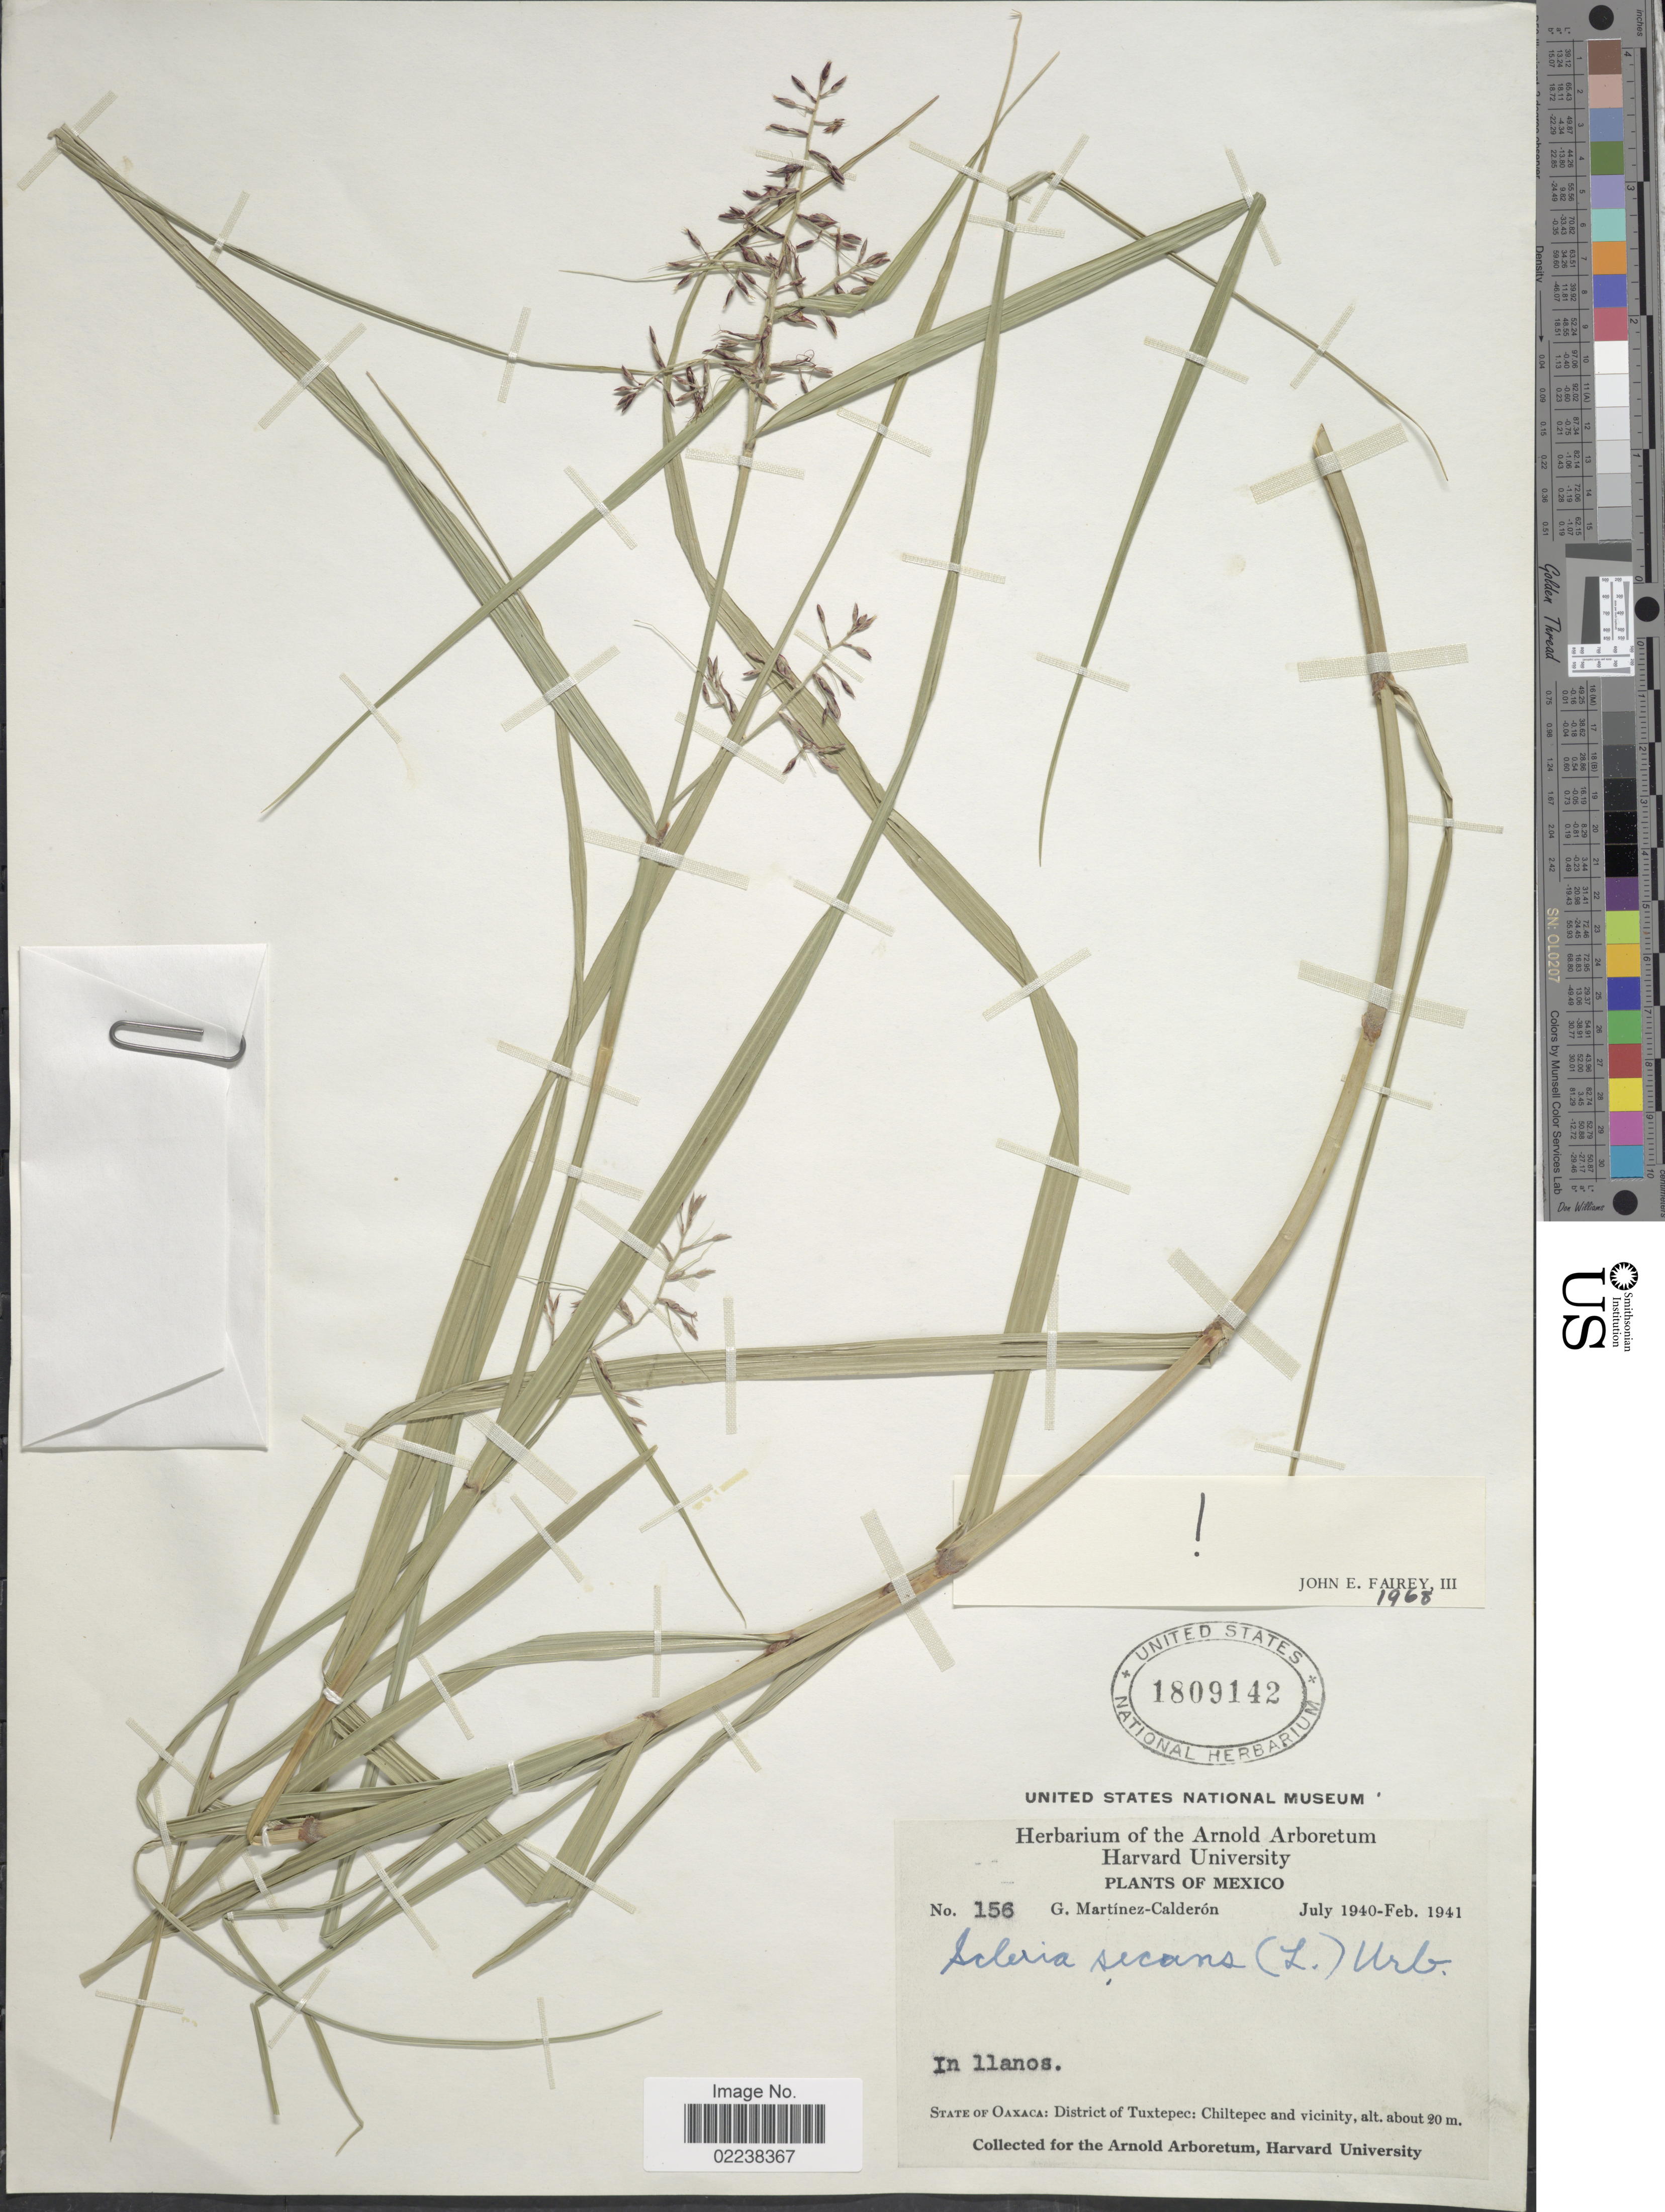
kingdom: Plantae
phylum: Tracheophyta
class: Liliopsida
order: Poales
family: Cyperaceae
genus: Scleria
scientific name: Scleria secans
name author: (L.) Urb.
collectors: G. Martinez-C.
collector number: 156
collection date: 1940-07/1941-02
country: Mexico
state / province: Oaxaca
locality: District of Tuxtepec: Chiltepec and vicinity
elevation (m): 20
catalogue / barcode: US 1809142